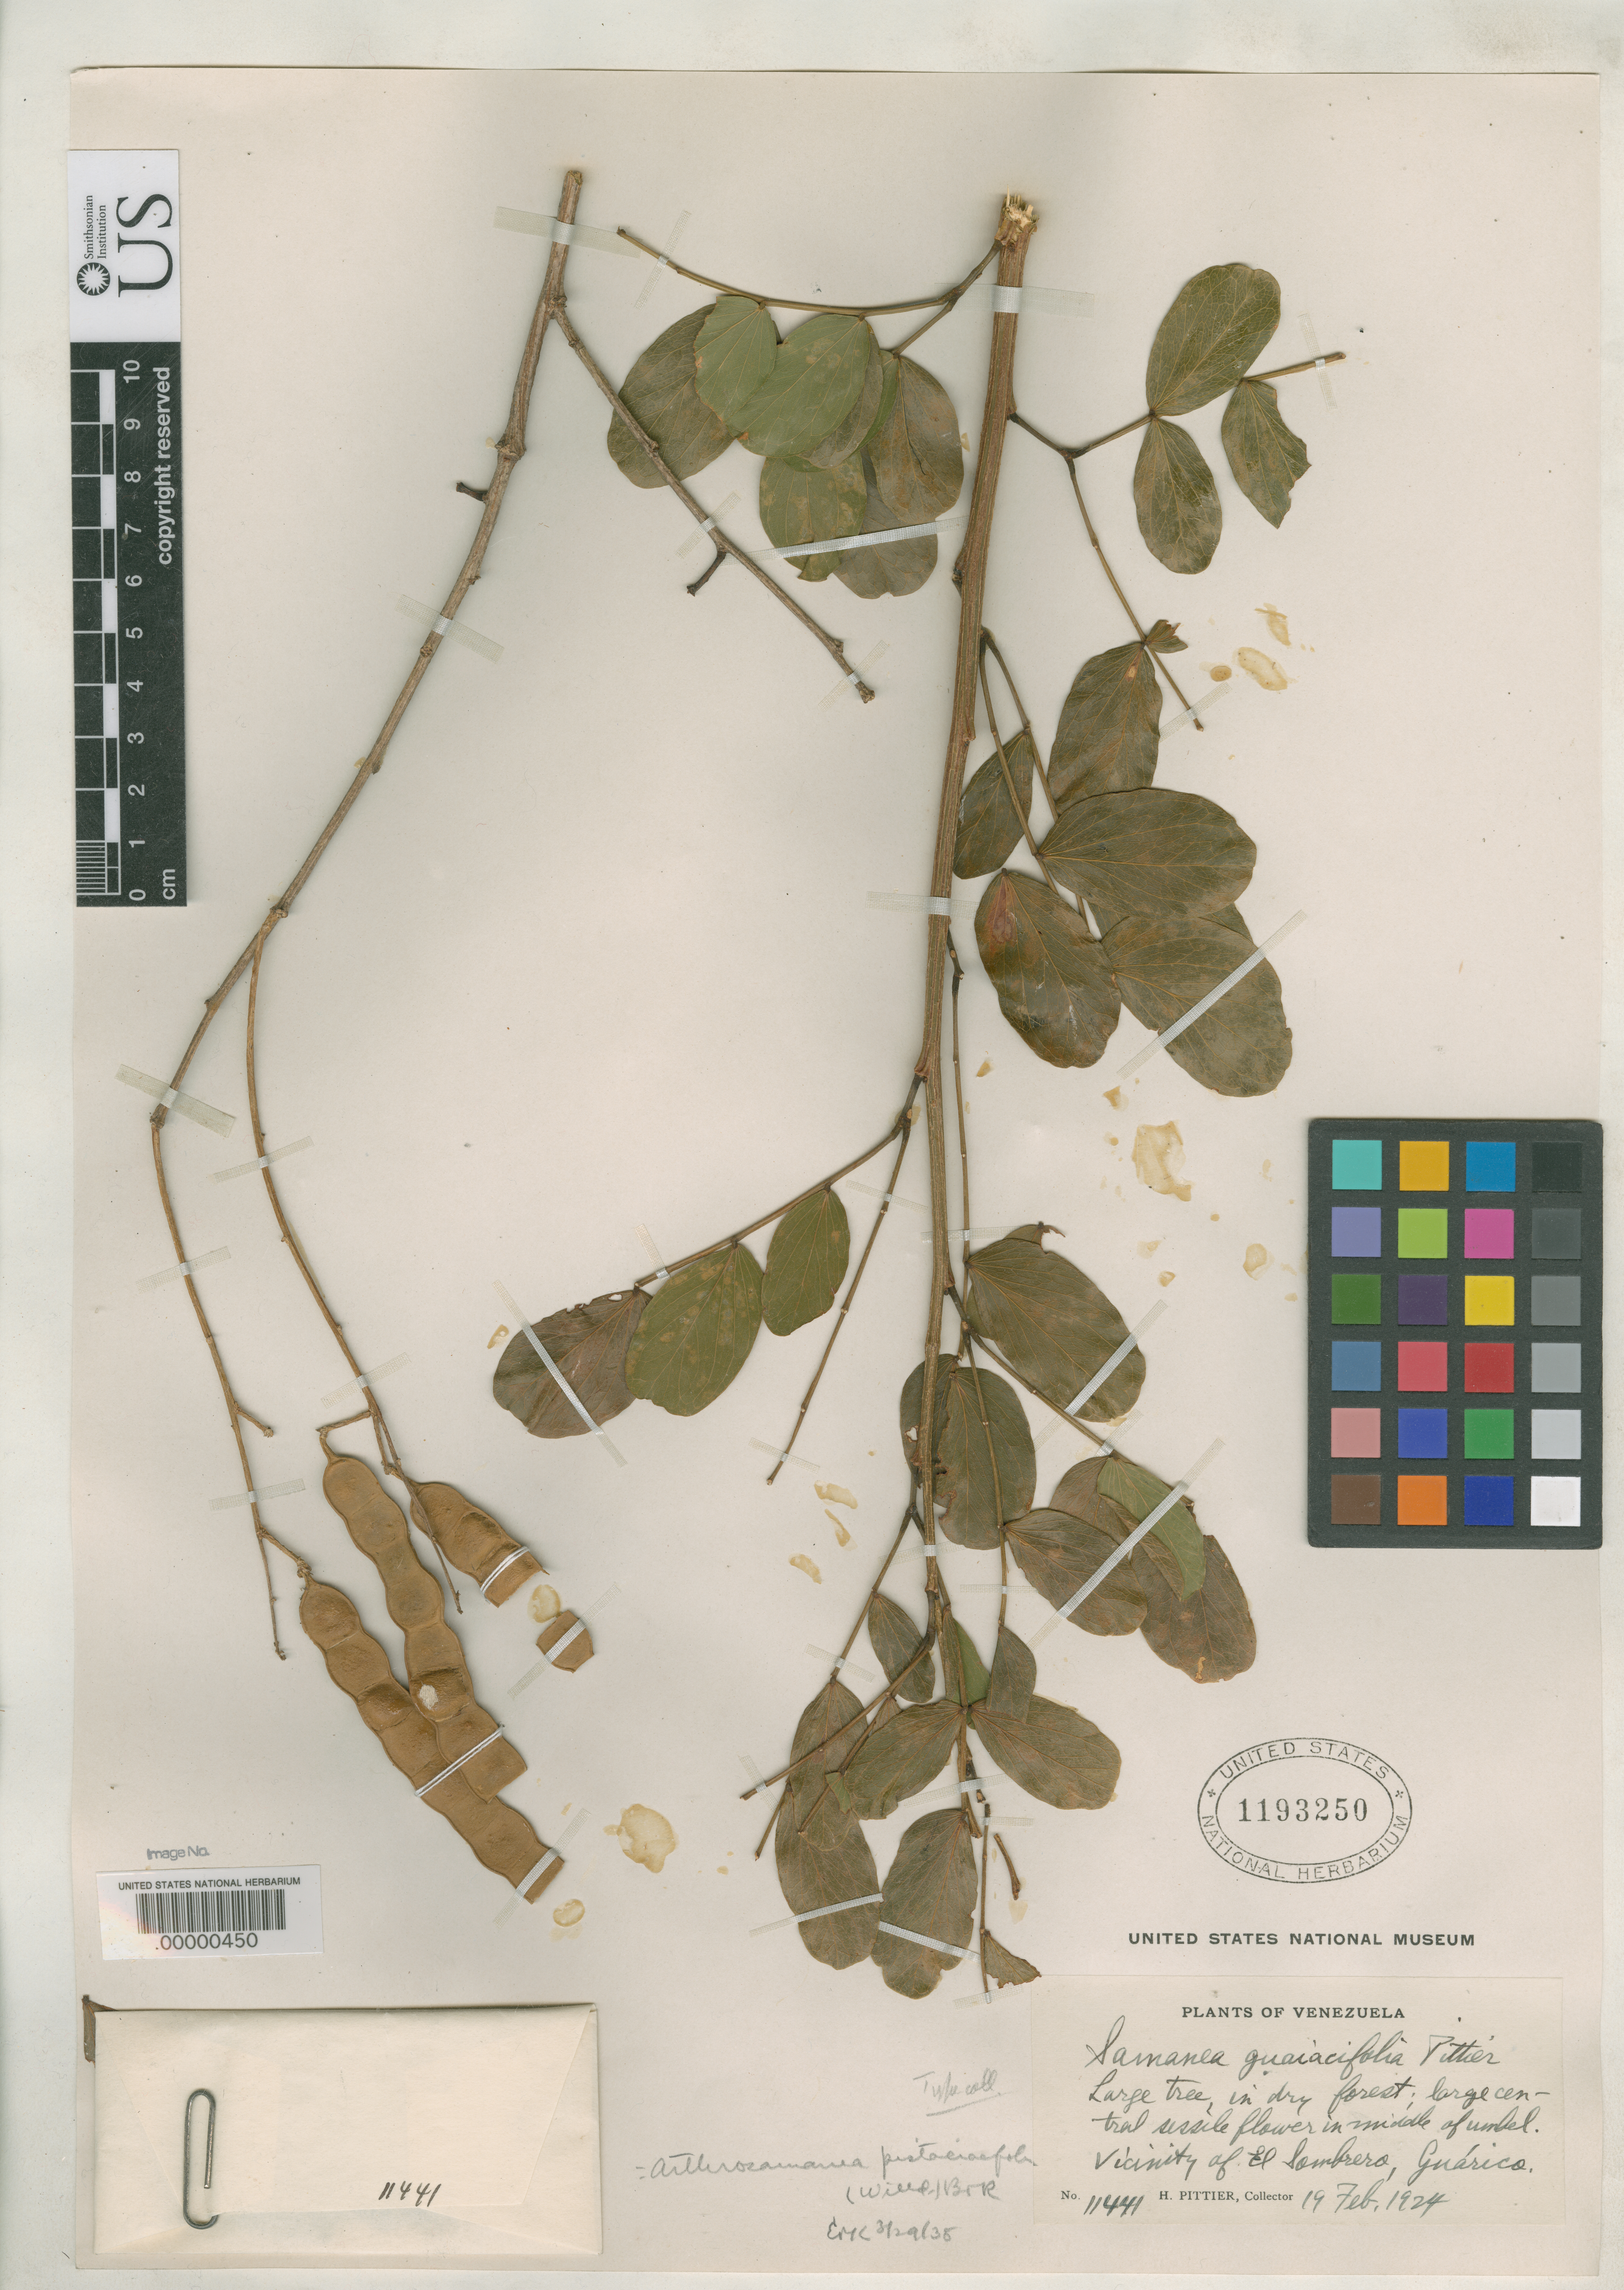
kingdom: Plantae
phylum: Tracheophyta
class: Magnoliopsida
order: Fabales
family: Fabaceae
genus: Samanea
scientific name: Samanea guajacifolia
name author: Pittier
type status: Type Collection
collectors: H. F. Pittier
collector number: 11441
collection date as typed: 19 Feb 1924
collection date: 1924-02-19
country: Venezuela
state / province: Guárico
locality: Vicinity of El Sombrero.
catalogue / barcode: US 1193250